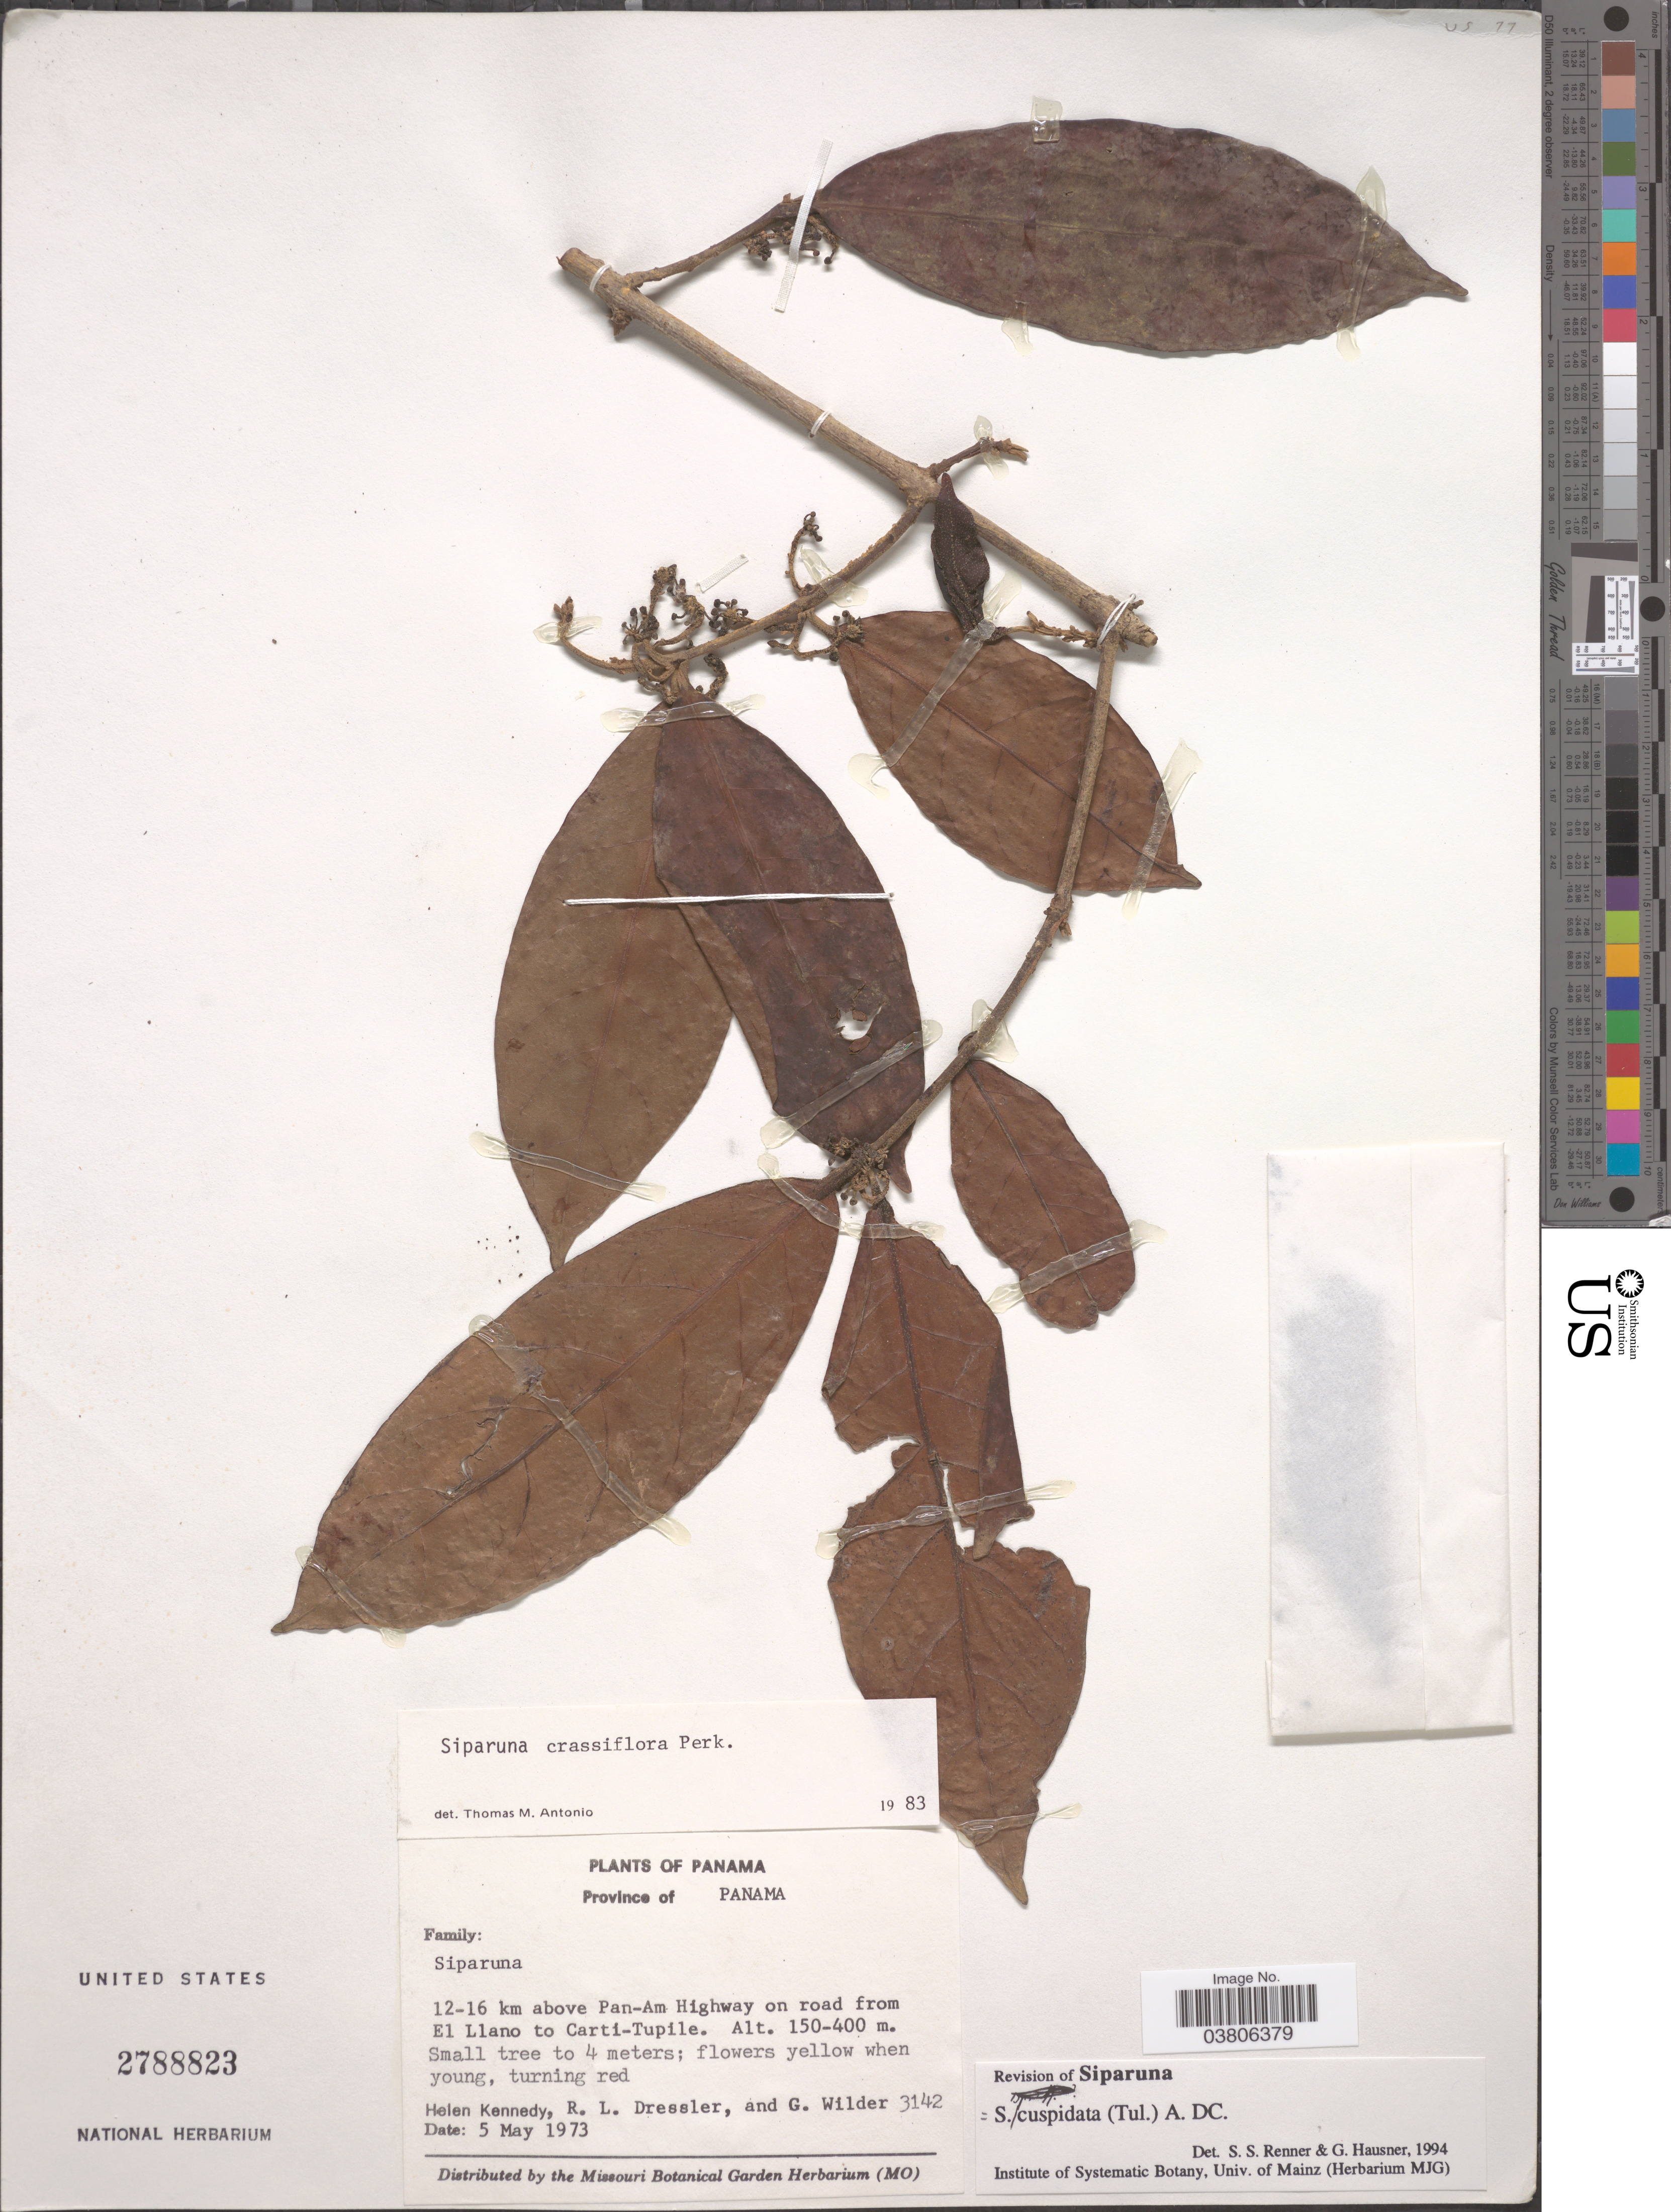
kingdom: Plantae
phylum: Tracheophyta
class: Magnoliopsida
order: Laurales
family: Siparunaceae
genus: Siparuna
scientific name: Siparuna cuspidata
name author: (Tul.) A. DC.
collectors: H. Kennedy, R. Dressler & G. Wilder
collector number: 3142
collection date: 1973-05-05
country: Panama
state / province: Panamá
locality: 12-16 km above Pan-Am Highway on road from El Llano to Carti-Tupile.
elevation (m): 150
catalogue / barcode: US 2788823